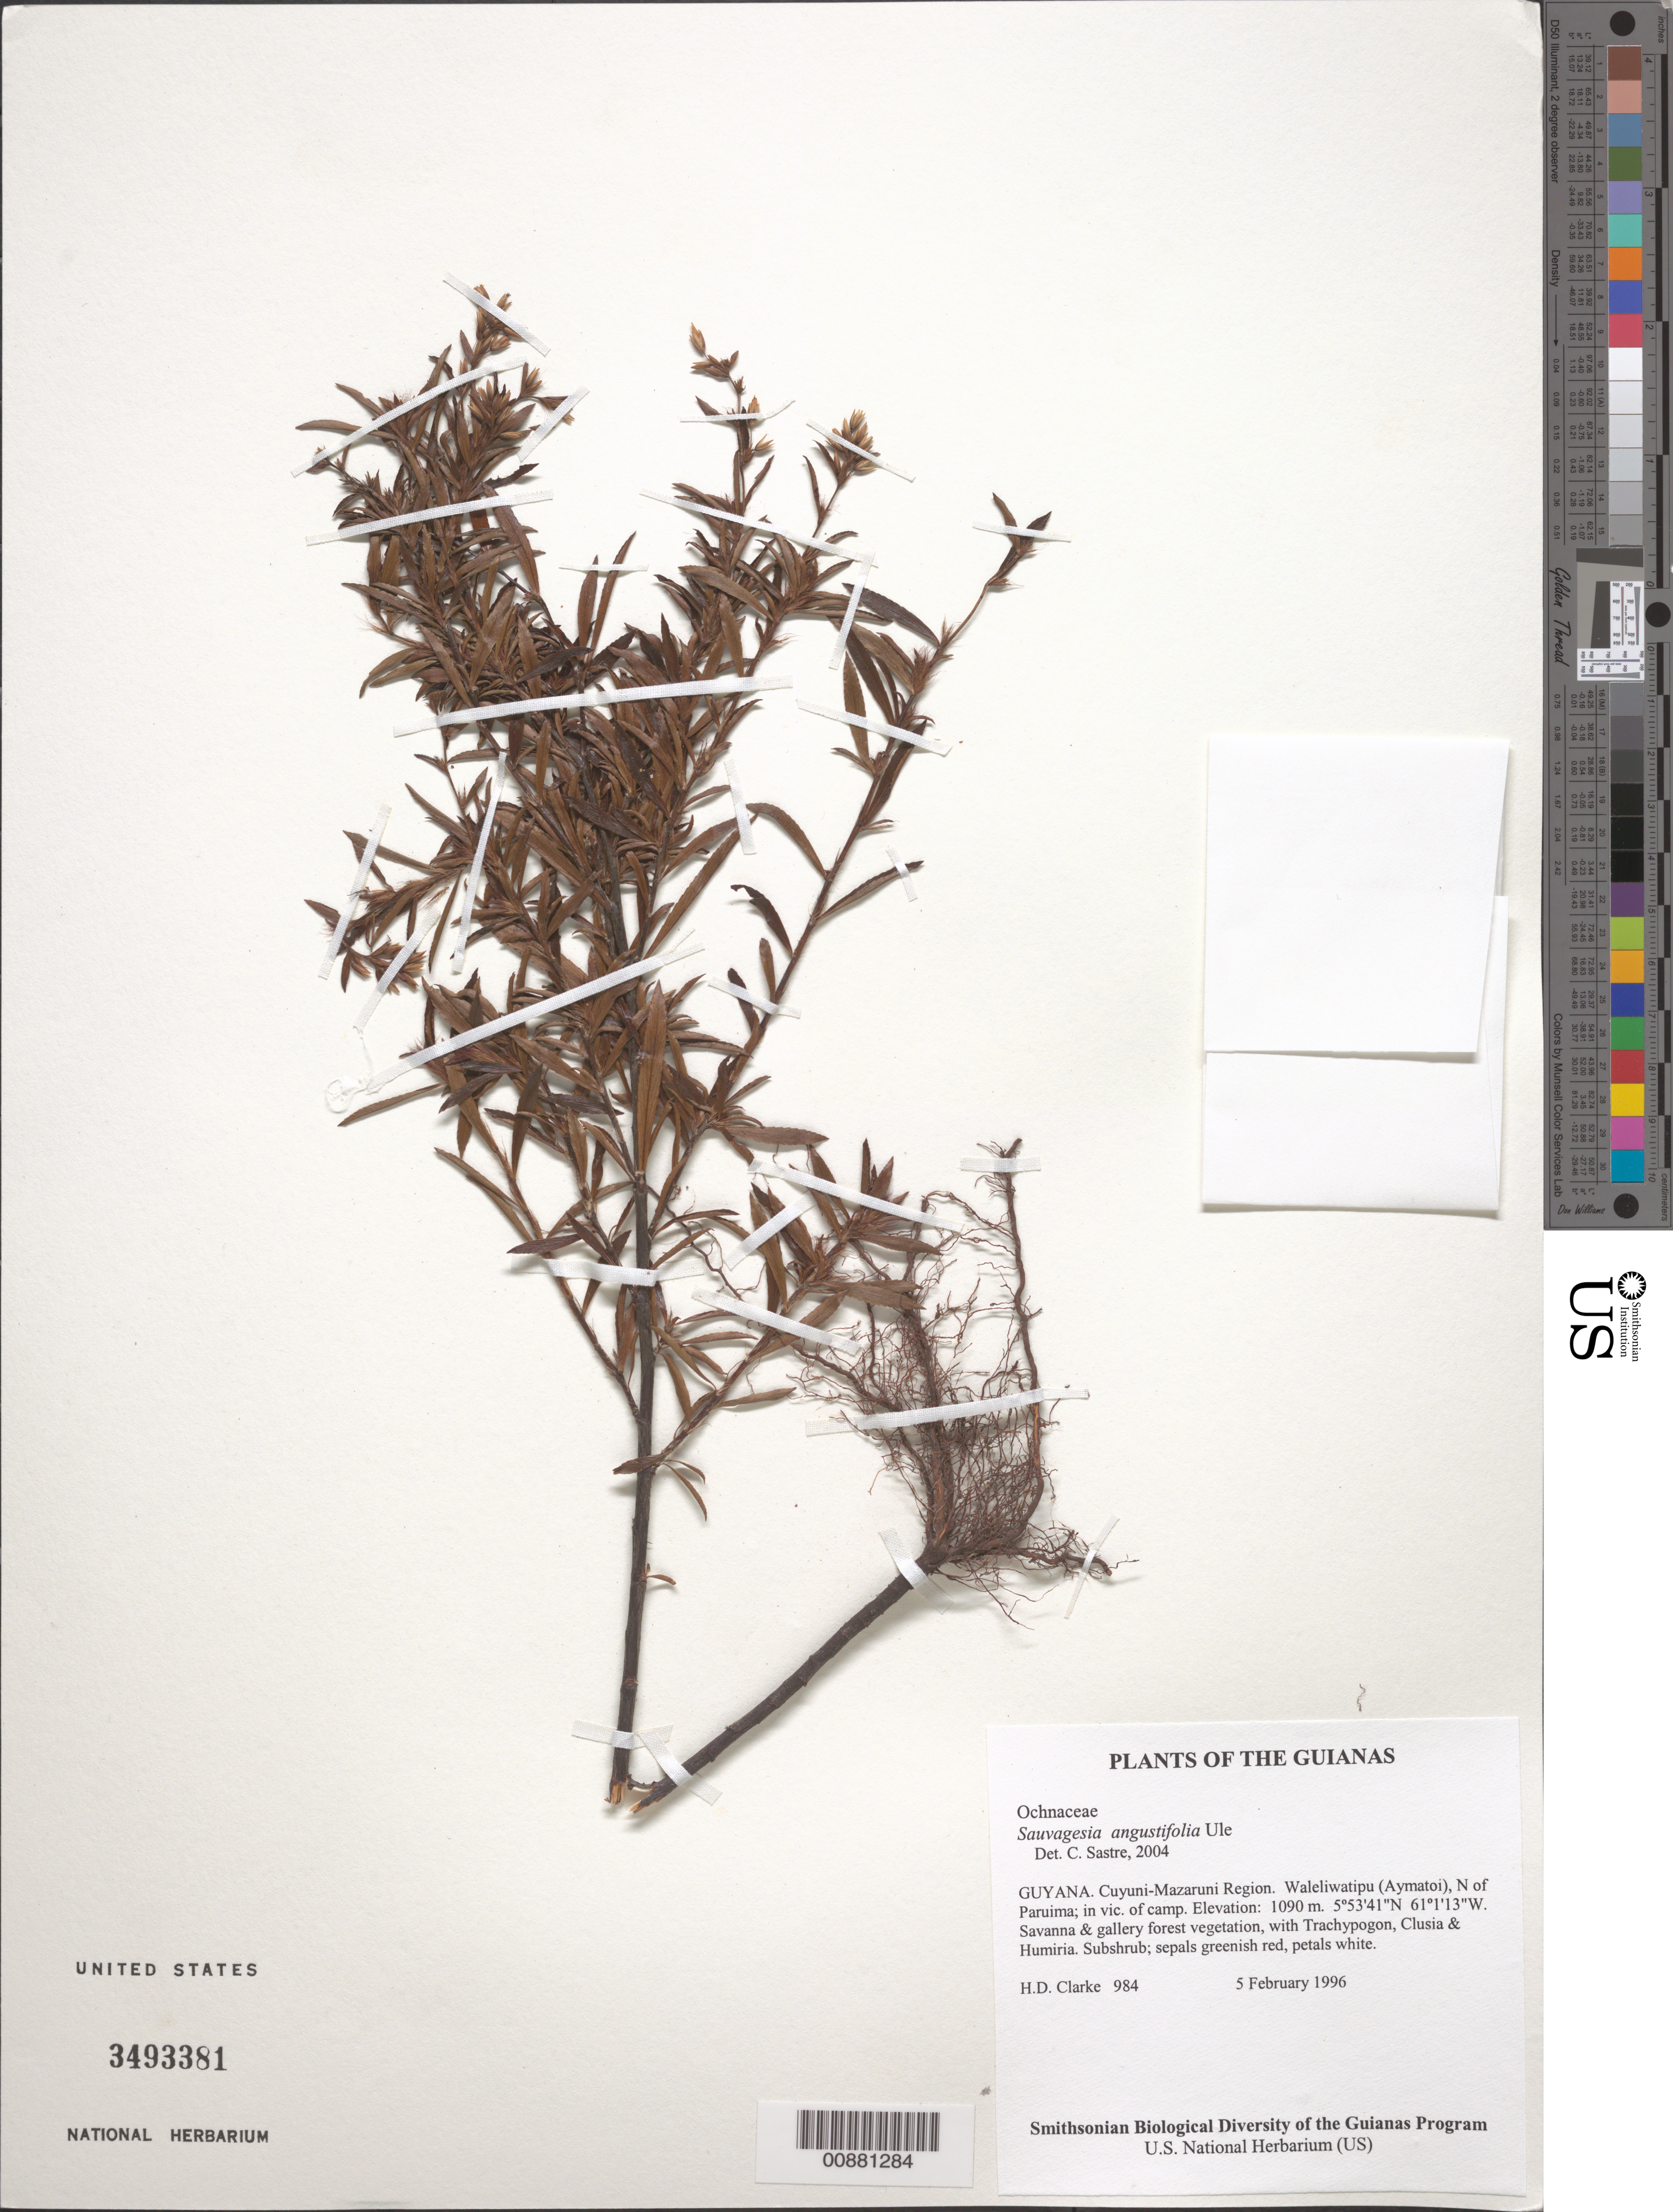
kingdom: Plantae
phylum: Tracheophyta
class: Magnoliopsida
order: Malpighiales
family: Ochnaceae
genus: Sauvagesia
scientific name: Sauvagesia angustifolia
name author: Ule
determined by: Sastre, C. H. L.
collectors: H. D. Clarke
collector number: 984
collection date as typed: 5 February 1996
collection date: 1996-02-05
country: Guyana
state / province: Cuyuni-Mazaruni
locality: Waleliwatipu (Aymatoi), N of Paruima; in vic. of camp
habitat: Savanna & gallery forest vegetation, with Trachypogon, Clusia & Humiria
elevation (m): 1090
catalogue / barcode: US 3493381